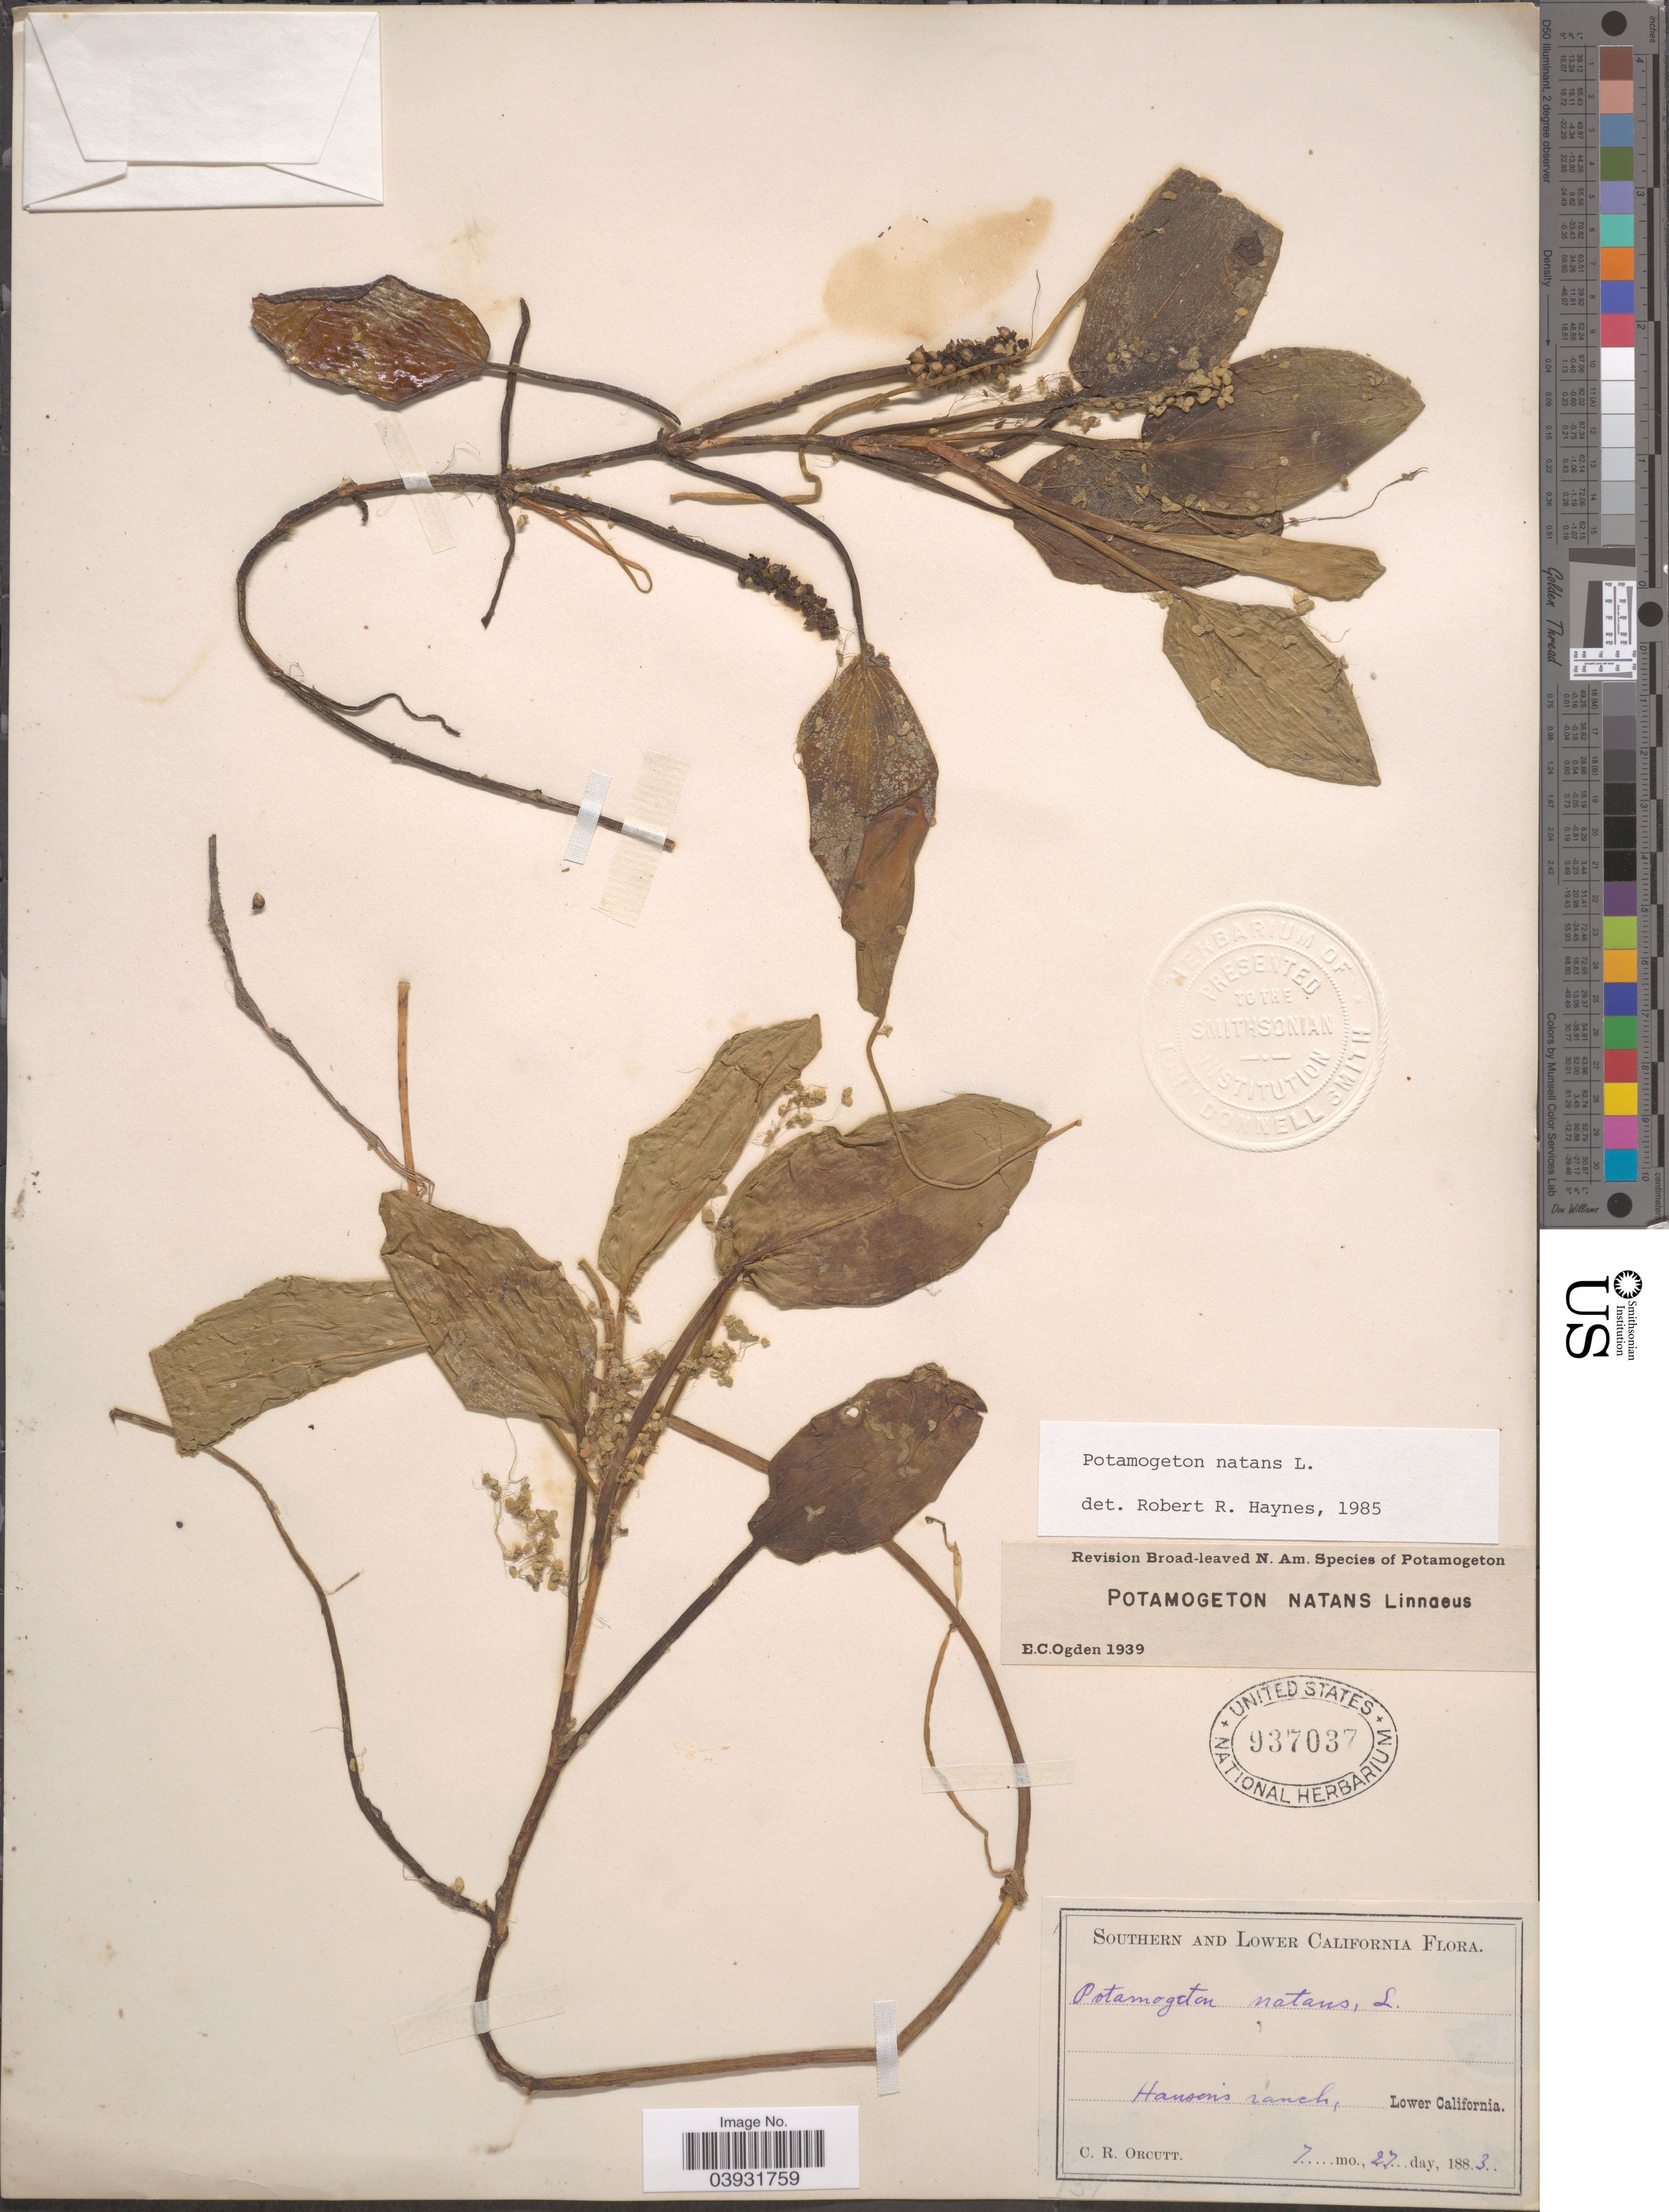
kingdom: Plantae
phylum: Tracheophyta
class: Liliopsida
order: Alismatales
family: Potamogetonaceae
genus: Potamogeton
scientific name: Potamogeton natans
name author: L.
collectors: C. R. Orcutt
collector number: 137*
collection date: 1883-07-27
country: Mexico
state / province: Baja California Norte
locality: Hanson's Ranch, Lower California.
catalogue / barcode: US 937037